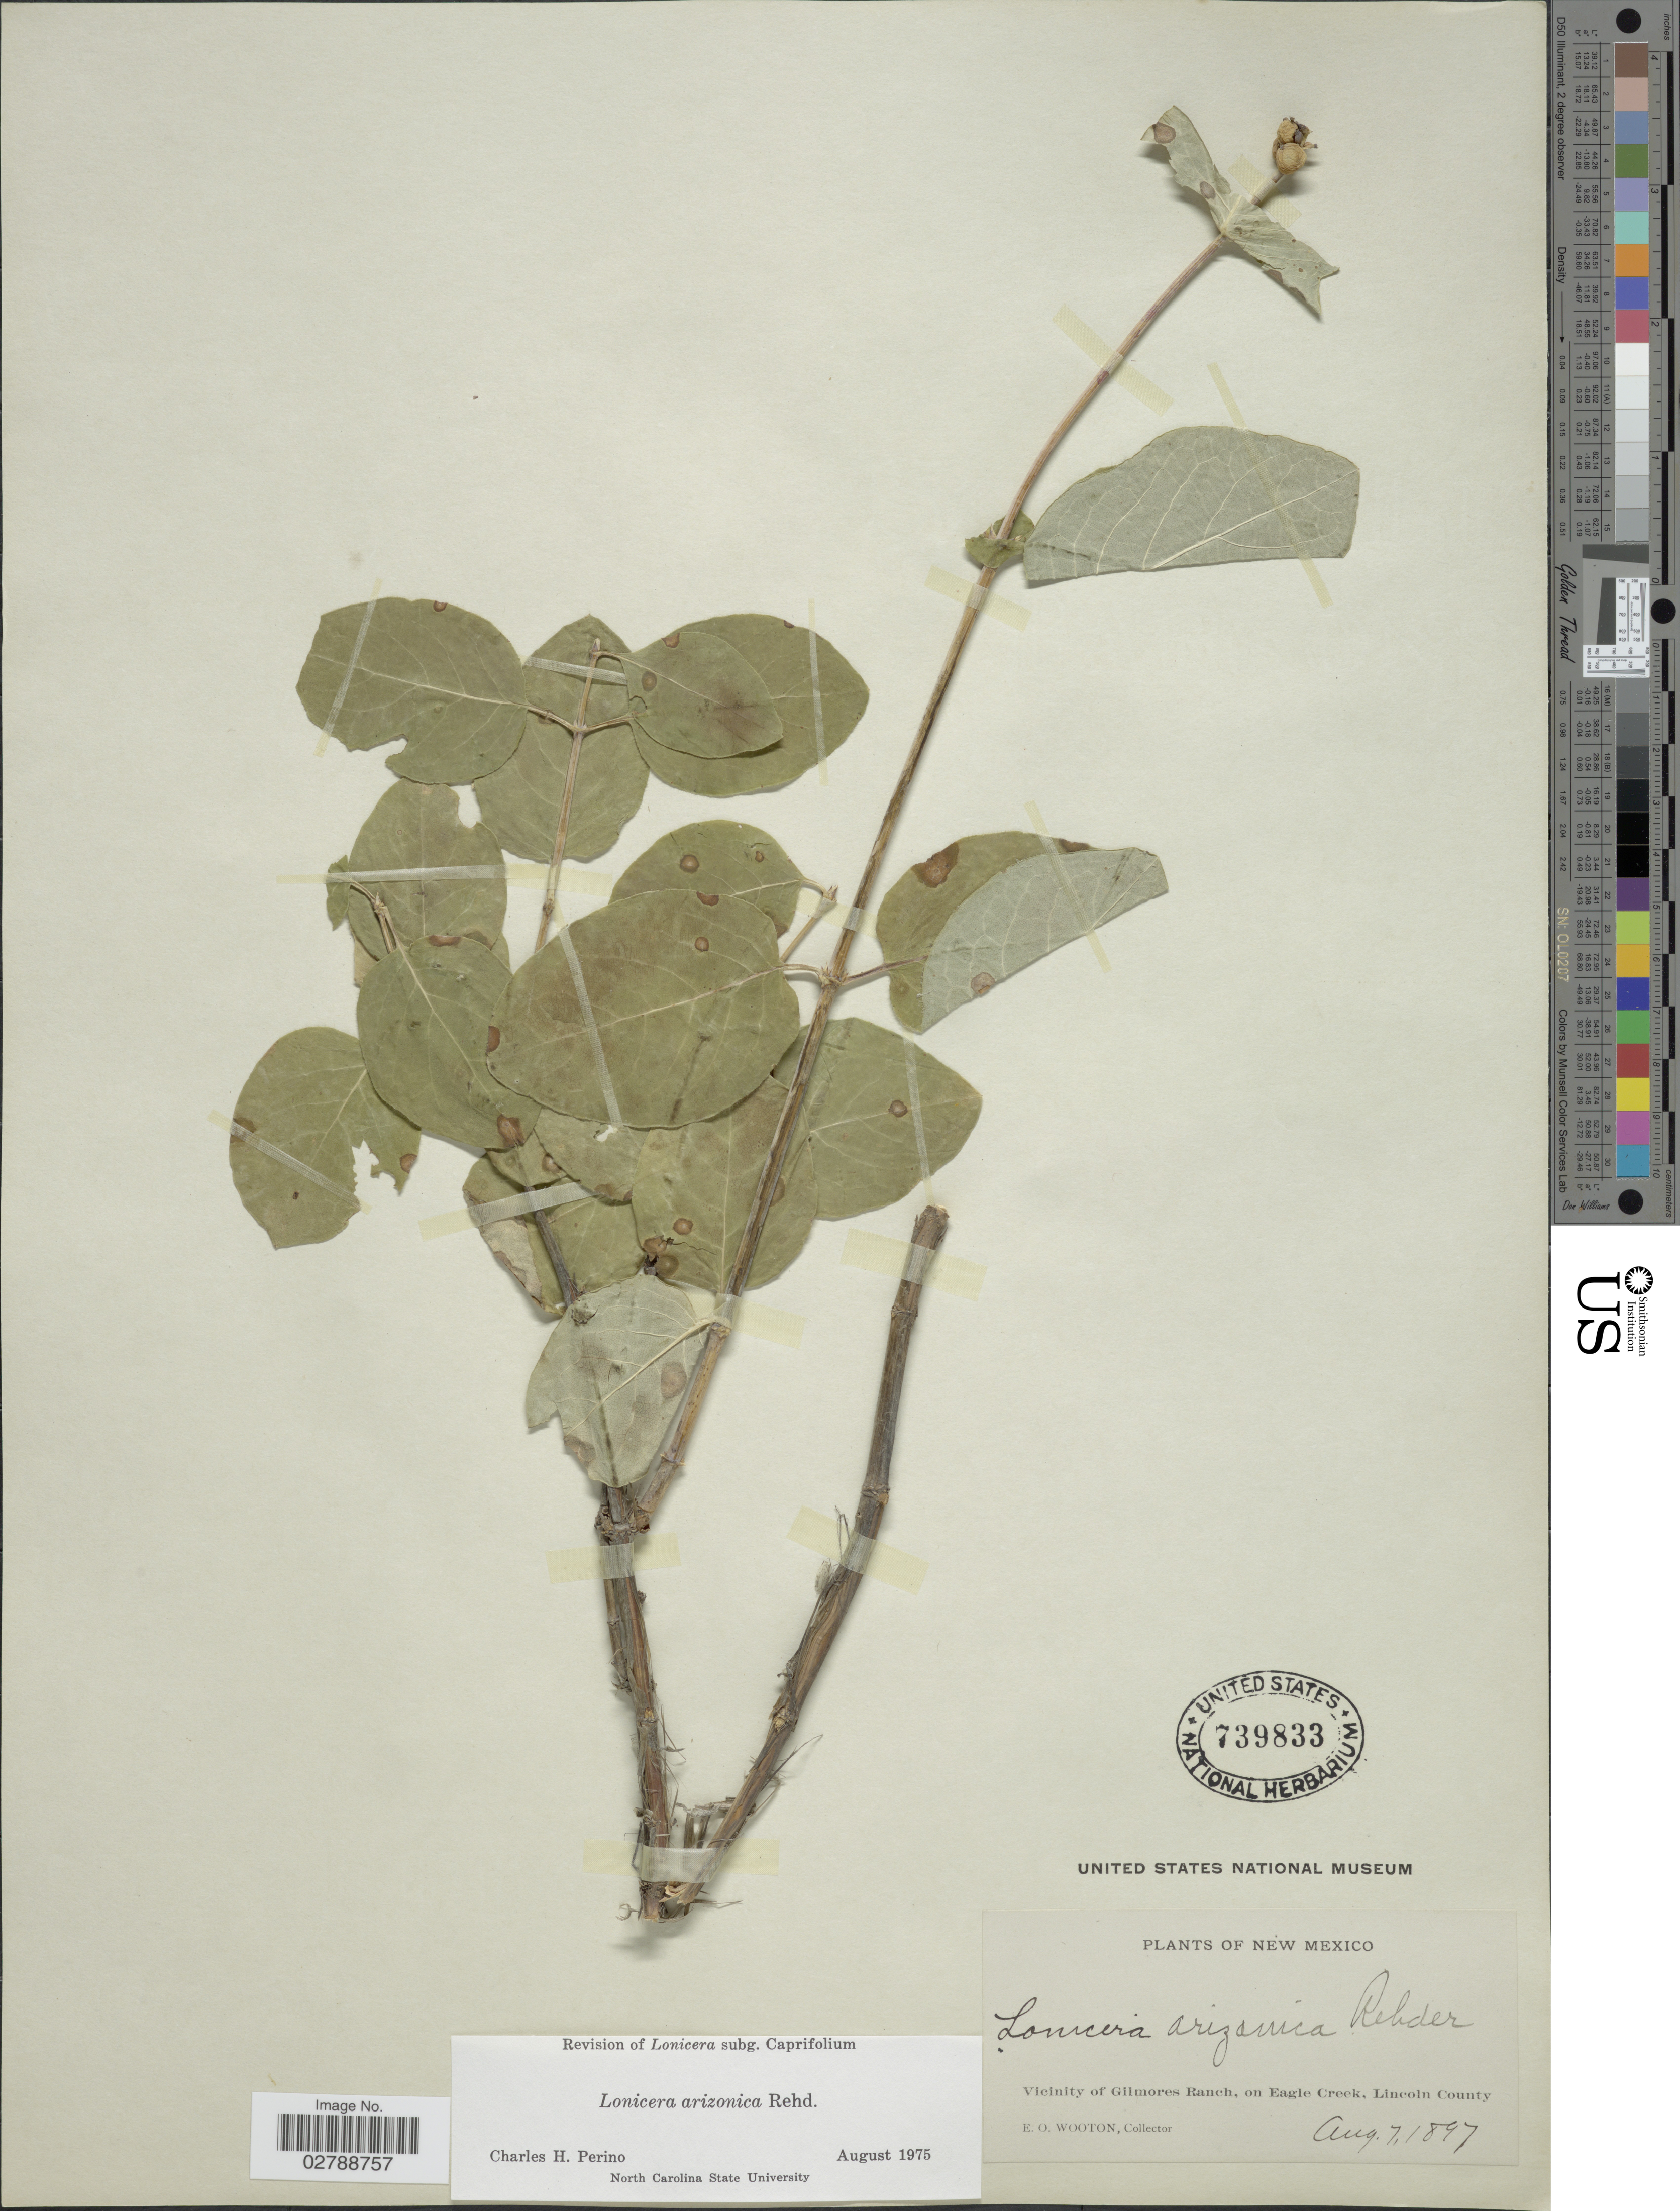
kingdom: Plantae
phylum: Tracheophyta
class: Magnoliopsida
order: Dipsacales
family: Caprifoliaceae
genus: Lonicera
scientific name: Lonicera arizonica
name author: Rehder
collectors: E. O. Wooton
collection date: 1897-08-07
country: United States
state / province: New Mexico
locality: Vicinity of Gilmores Ranch, on Eagle Creek, Lincoln County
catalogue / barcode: US 739833